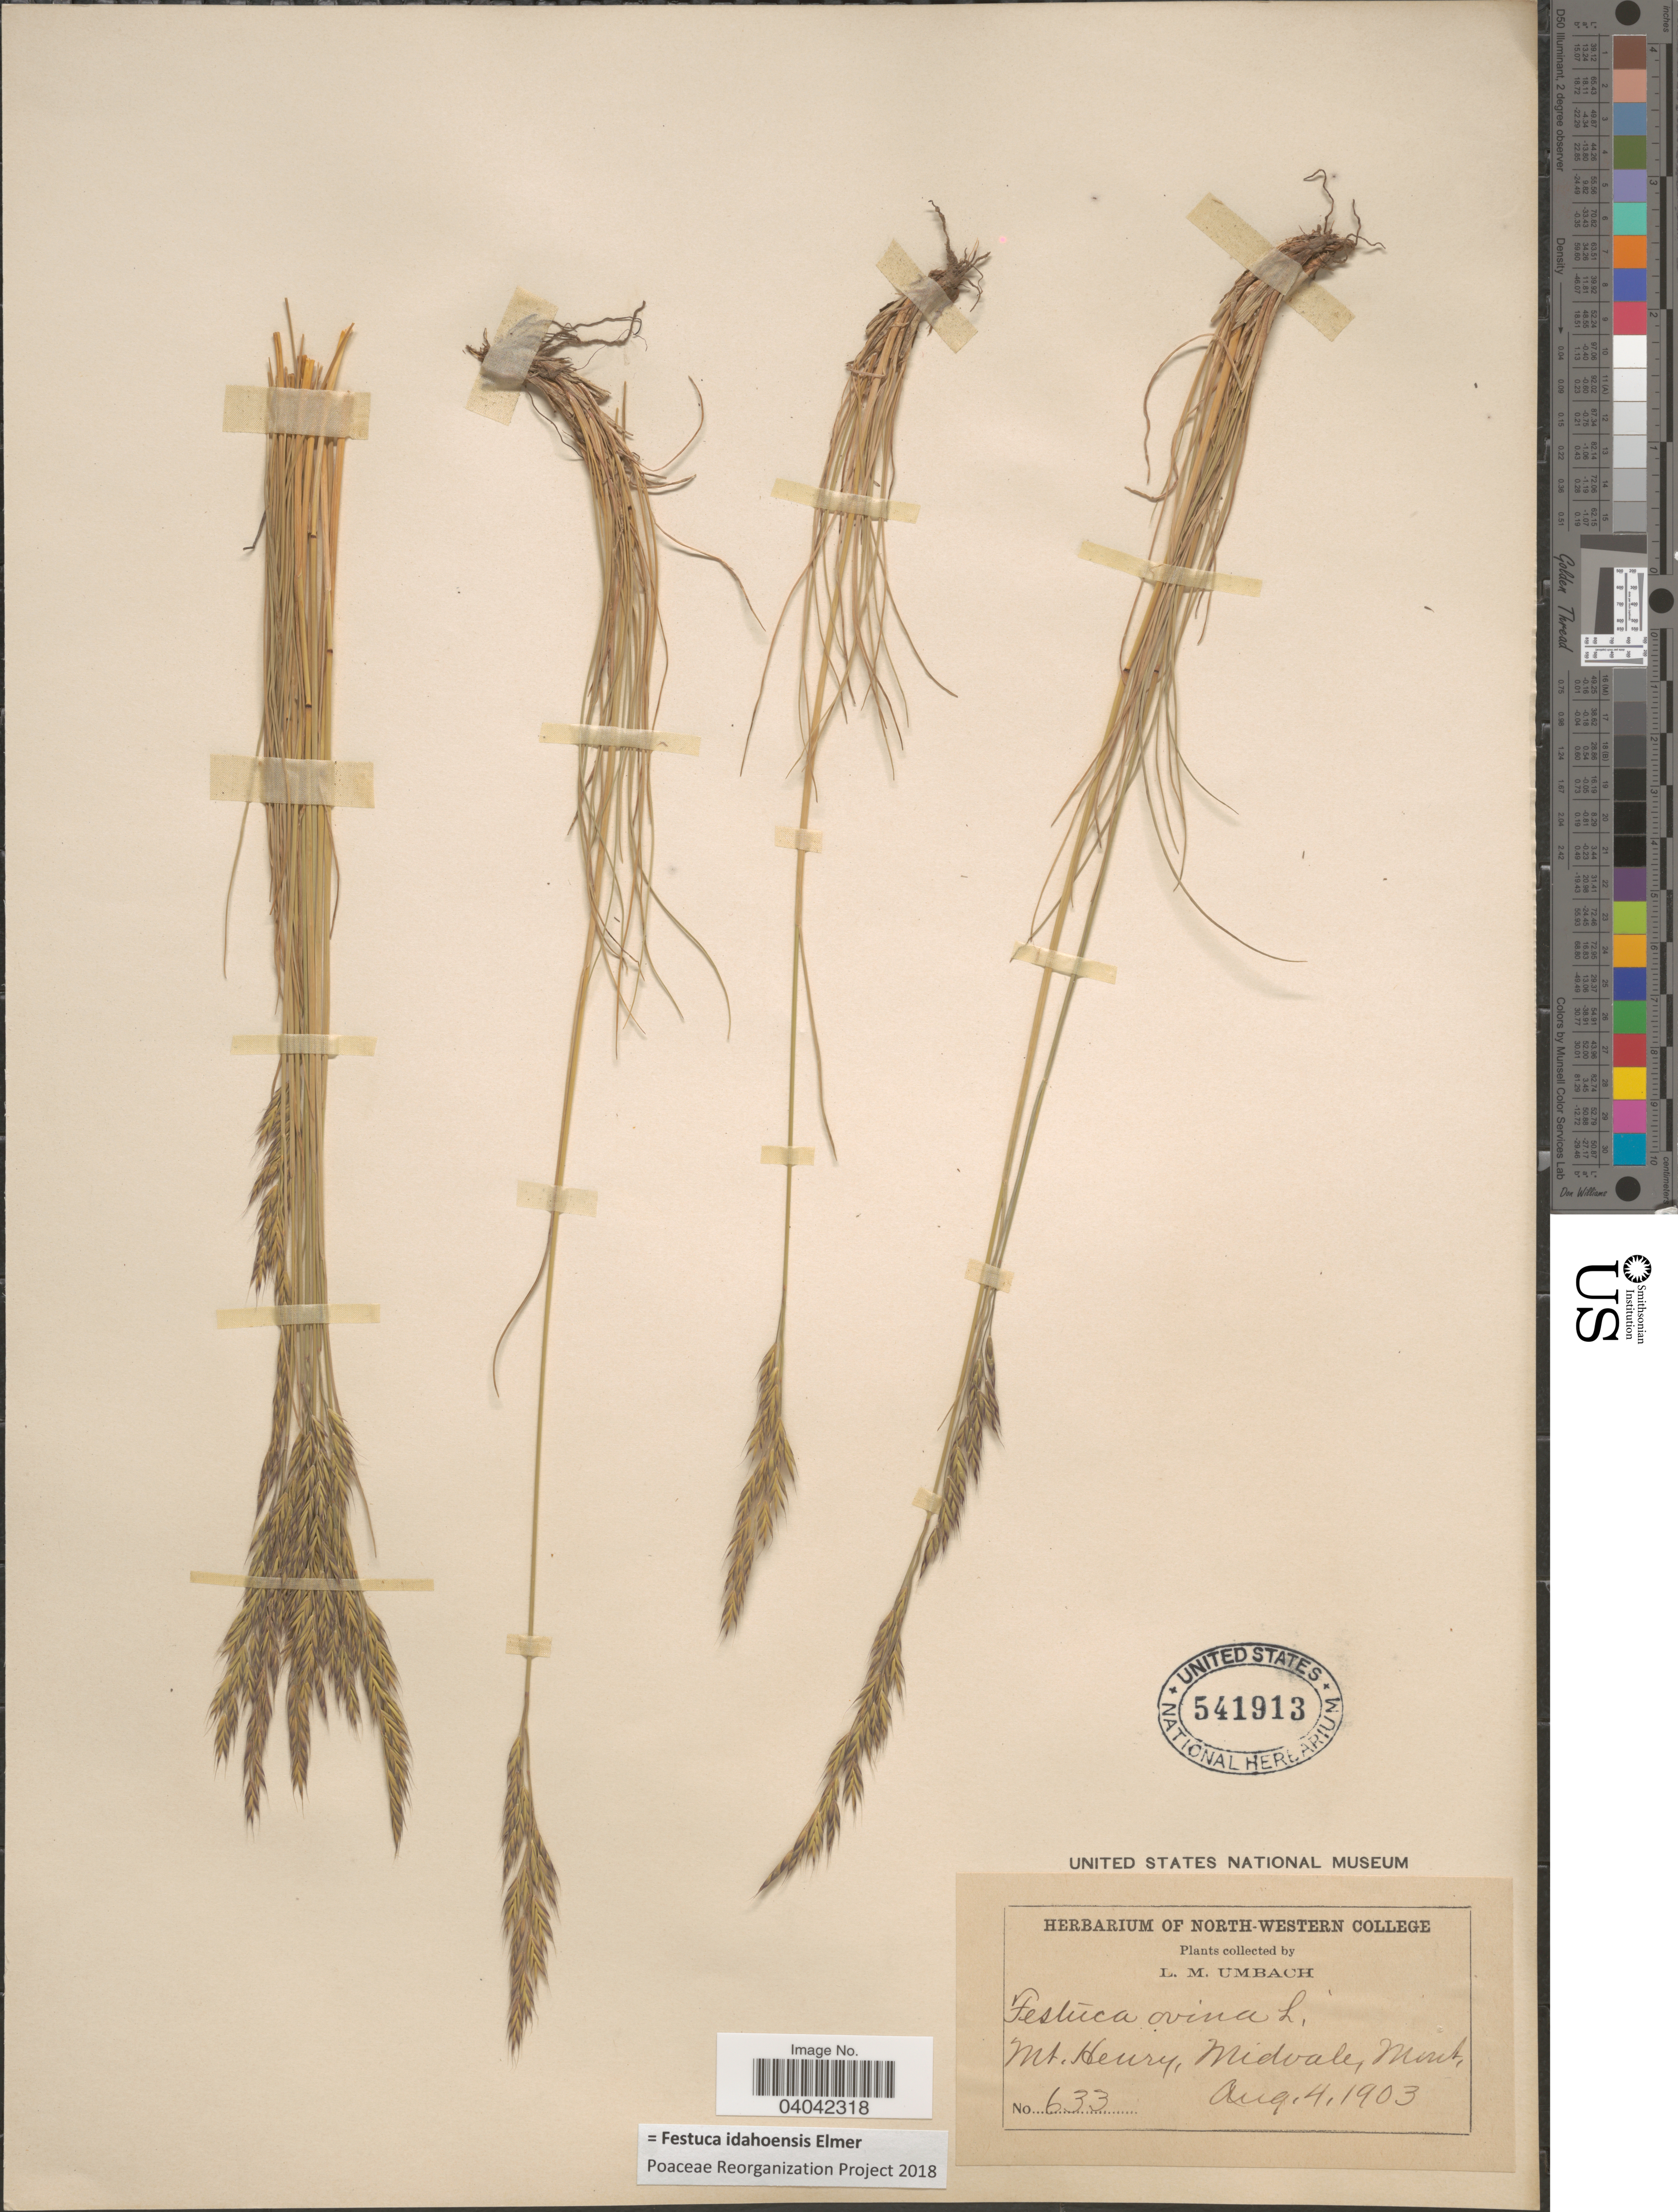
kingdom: Plantae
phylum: Tracheophyta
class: Liliopsida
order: Poales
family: Poaceae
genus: Festuca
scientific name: Festuca idahoensis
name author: Elmer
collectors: L. M. Umbach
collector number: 633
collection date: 1903-08-04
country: United States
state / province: Montana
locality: Mt. Henry, Midvale.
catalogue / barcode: US 541913